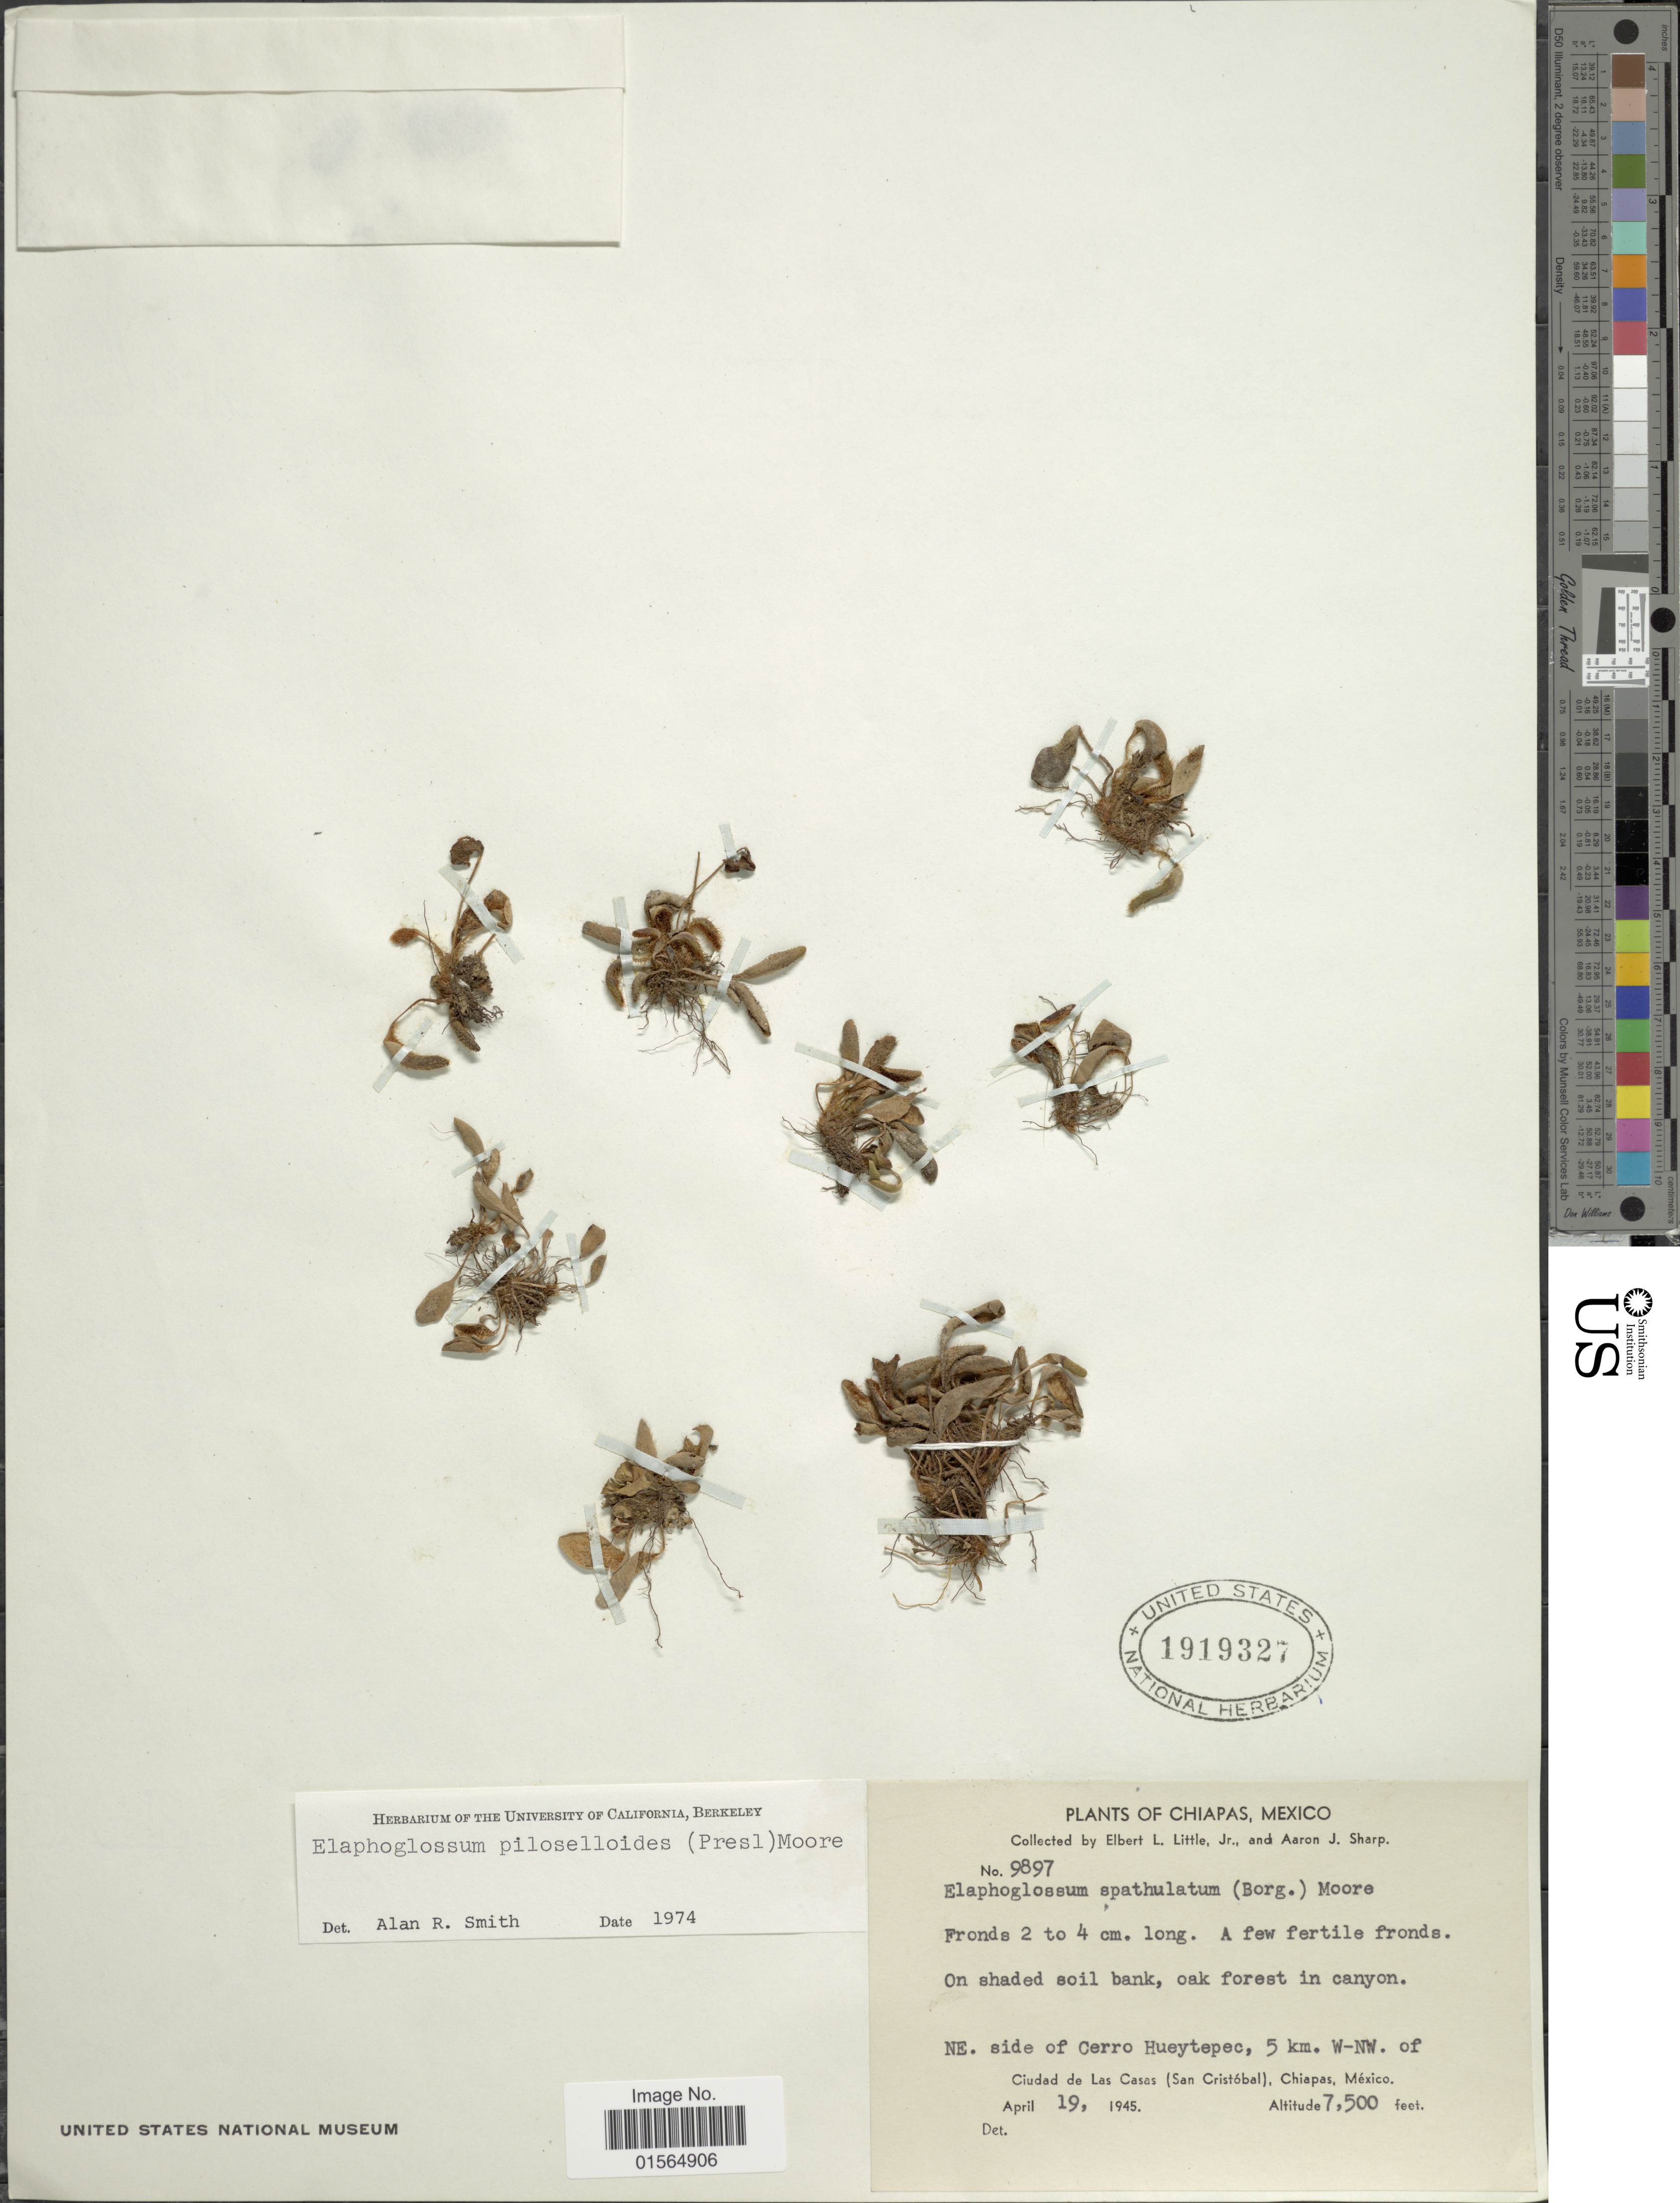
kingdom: Plantae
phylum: Tracheophyta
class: Polypodiopsida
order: Polypodiales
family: Dryopteridaceae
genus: Elaphoglossum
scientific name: Elaphoglossum piloselloides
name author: (C. Presl) T. Moore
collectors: E. L. Little & Mrs A. J. Sharp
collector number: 9897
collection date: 1945-04-19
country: Mexico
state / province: Chiapas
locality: On shaded soil bank, oak forest in canyon. NE side of Cerro Hueytepec, 5 km. W-NW of Ciudad de Las Casas (San Cristobal)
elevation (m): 2286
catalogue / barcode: US 1919327